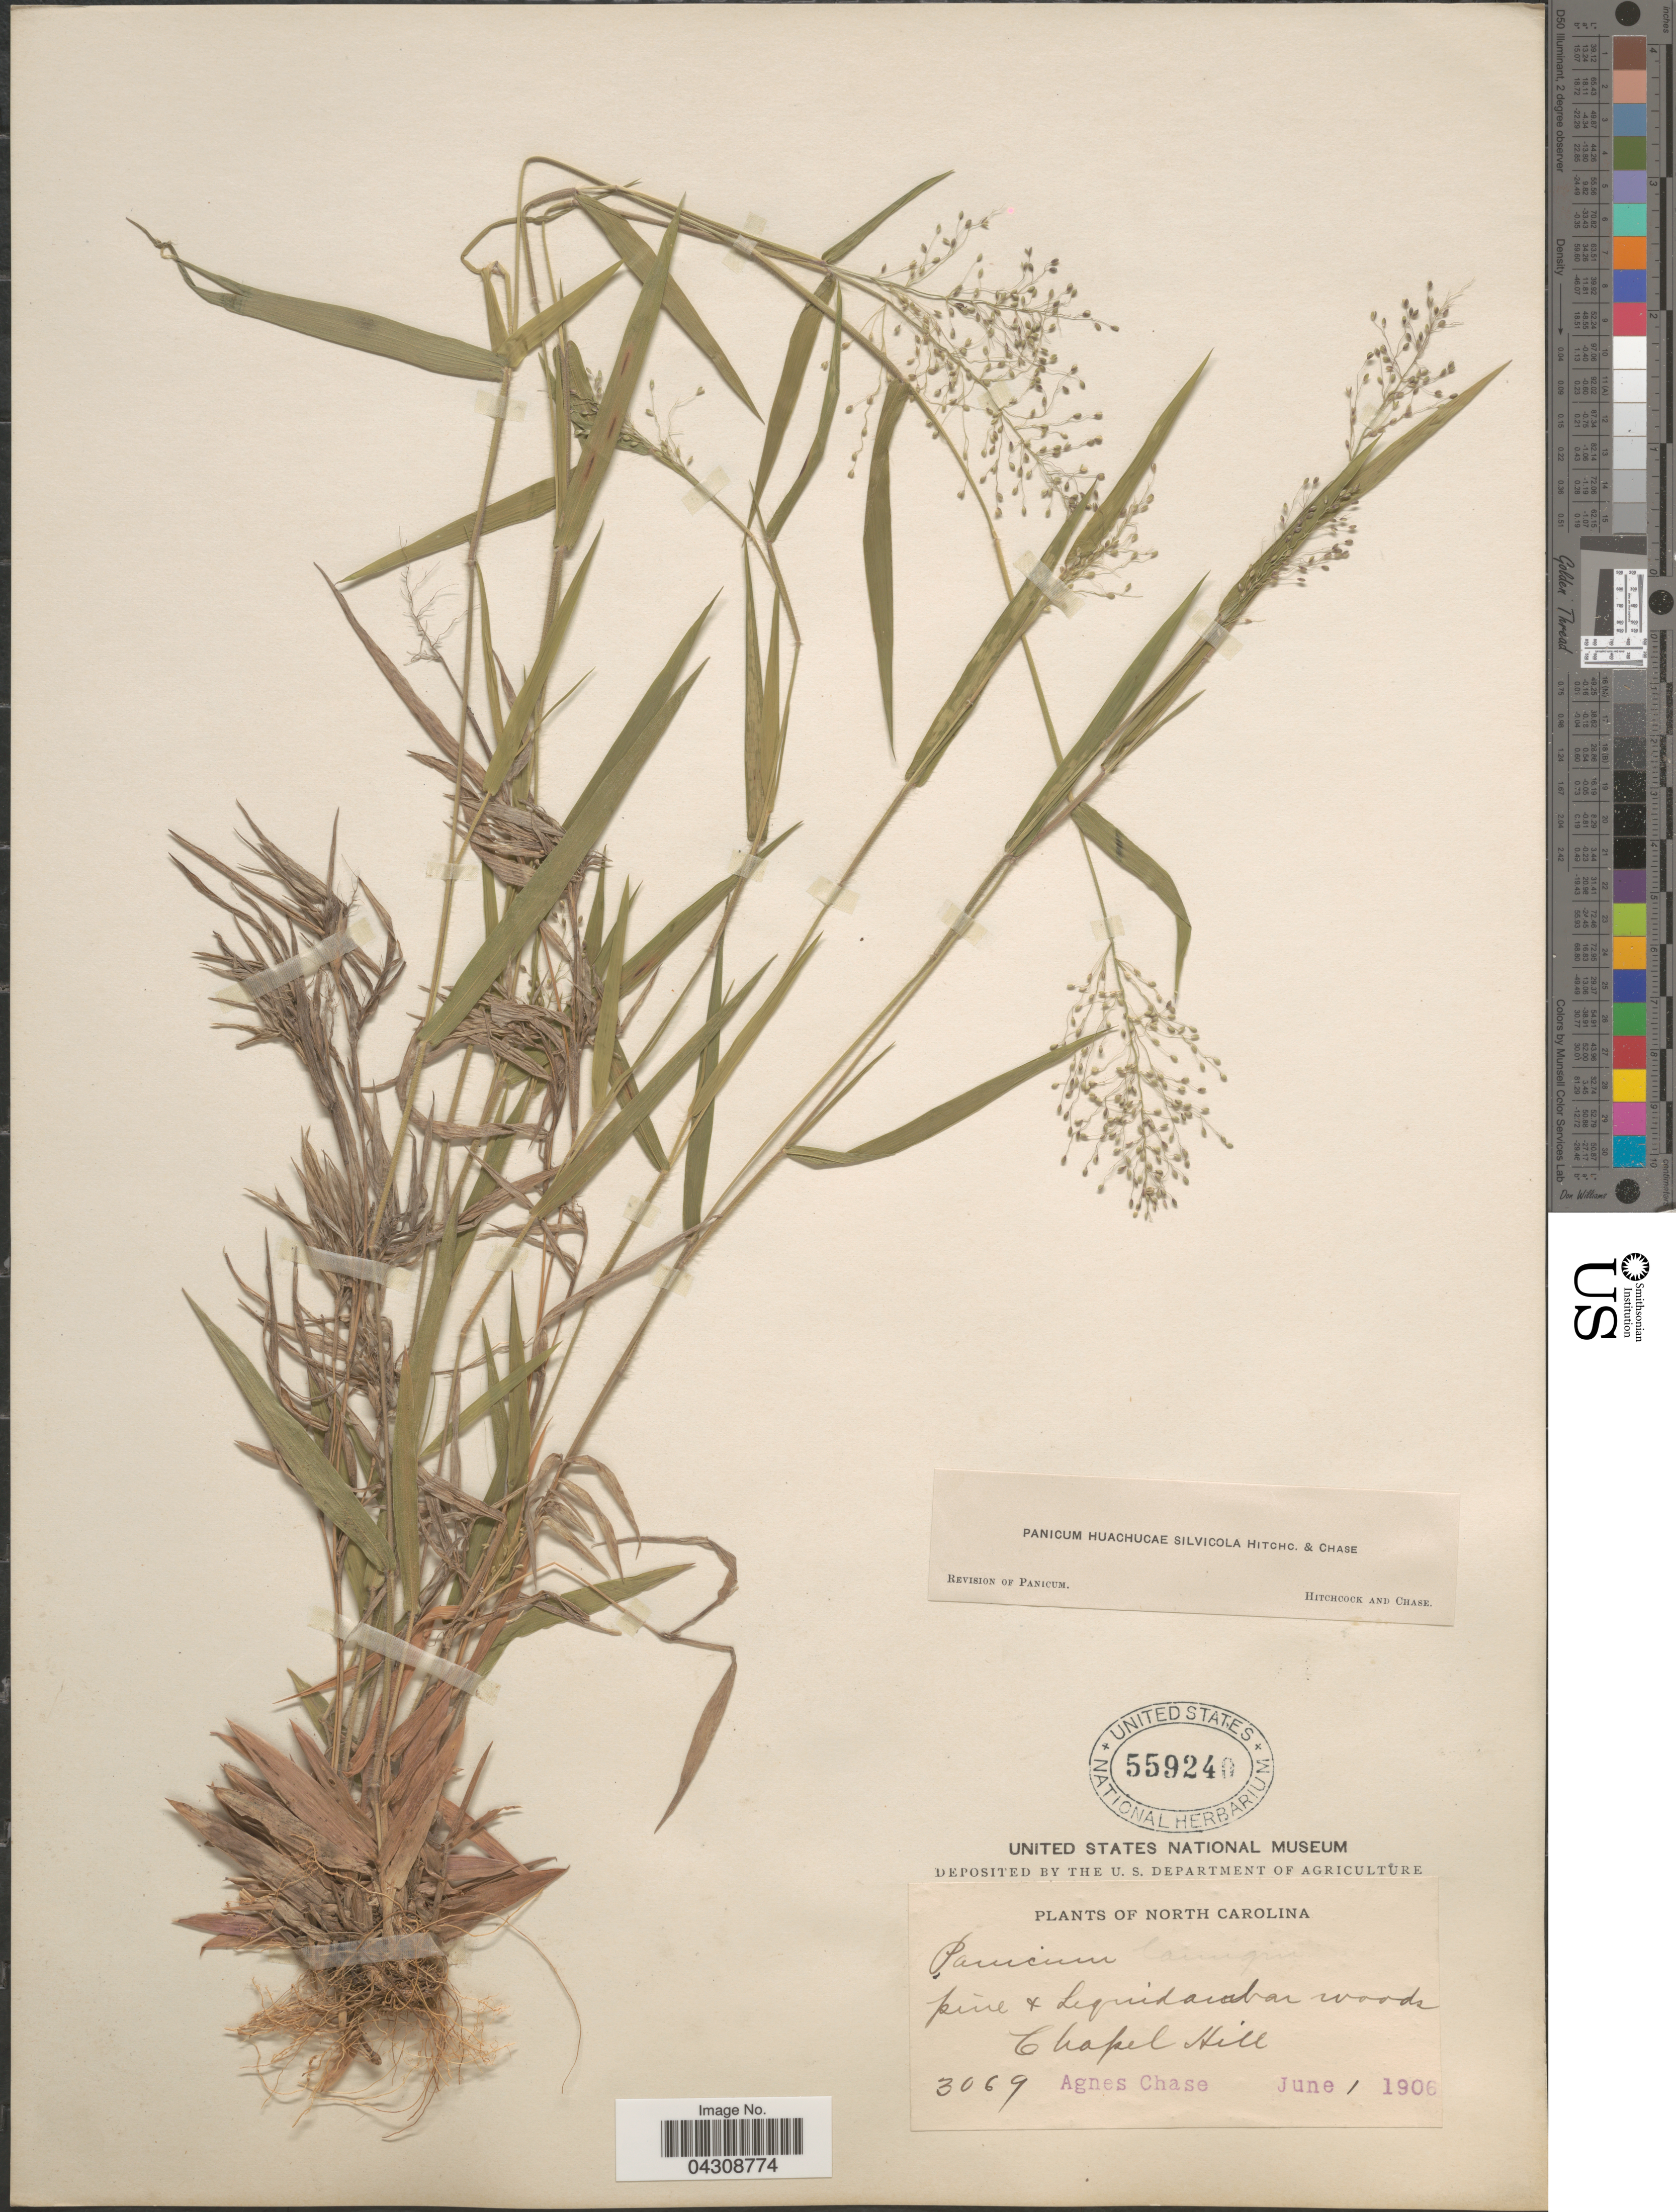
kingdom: Plantae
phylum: Tracheophyta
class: Liliopsida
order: Poales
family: Poaceae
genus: Dichanthelium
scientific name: Dichanthelium acuminatum var. acuminatum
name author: (Sw.) Gould & C.A. Clark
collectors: A. Chase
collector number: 3069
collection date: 1906-06-01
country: United States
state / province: North Carolina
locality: Pine & Liquidambar woods, Chapel Hill.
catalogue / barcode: US 559240